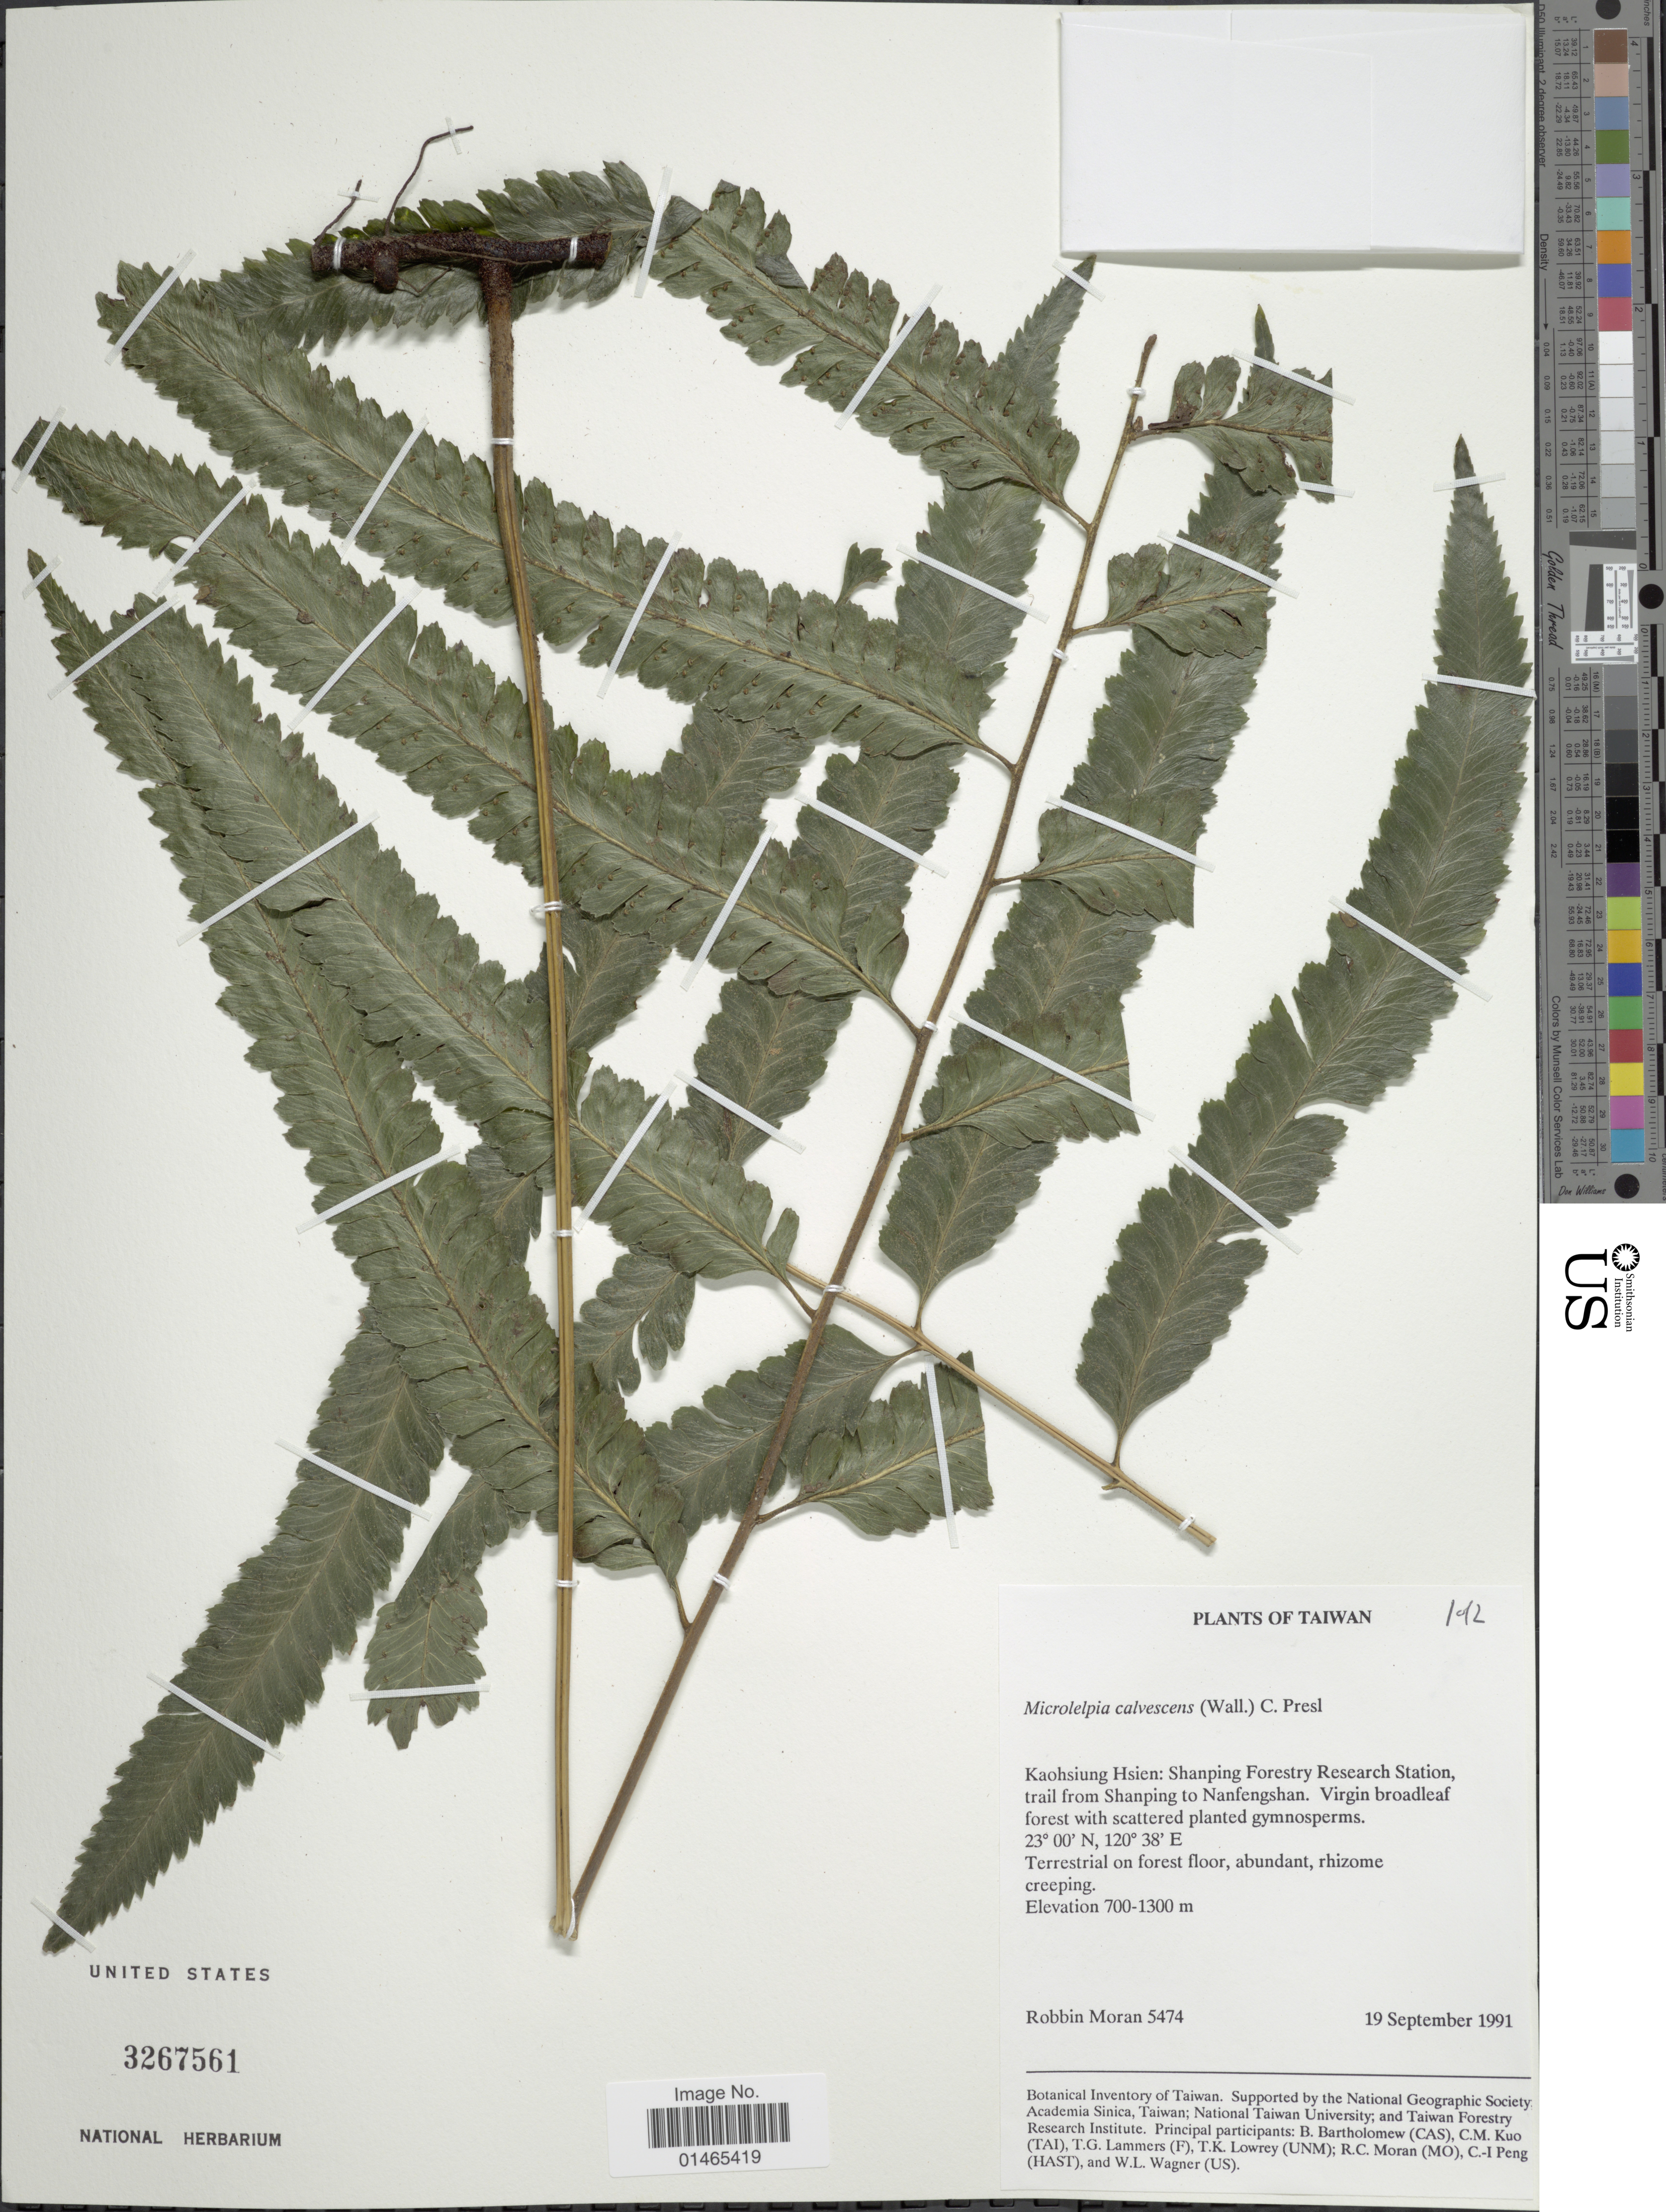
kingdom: Plantae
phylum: Tracheophyta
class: Polypodiopsida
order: Polypodiales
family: Dennstaedtiaceae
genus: Microlepia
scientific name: Microlepia calvescens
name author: (Wall. ex Hook.) C. Presl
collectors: R. C. Moran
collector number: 5474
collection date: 1991-09-19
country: Taiwan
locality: Kaohsiung Hsien: Shanping Forestry Research Station, trail from Shanping to Nanfengshan,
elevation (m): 700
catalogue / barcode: US 3267561